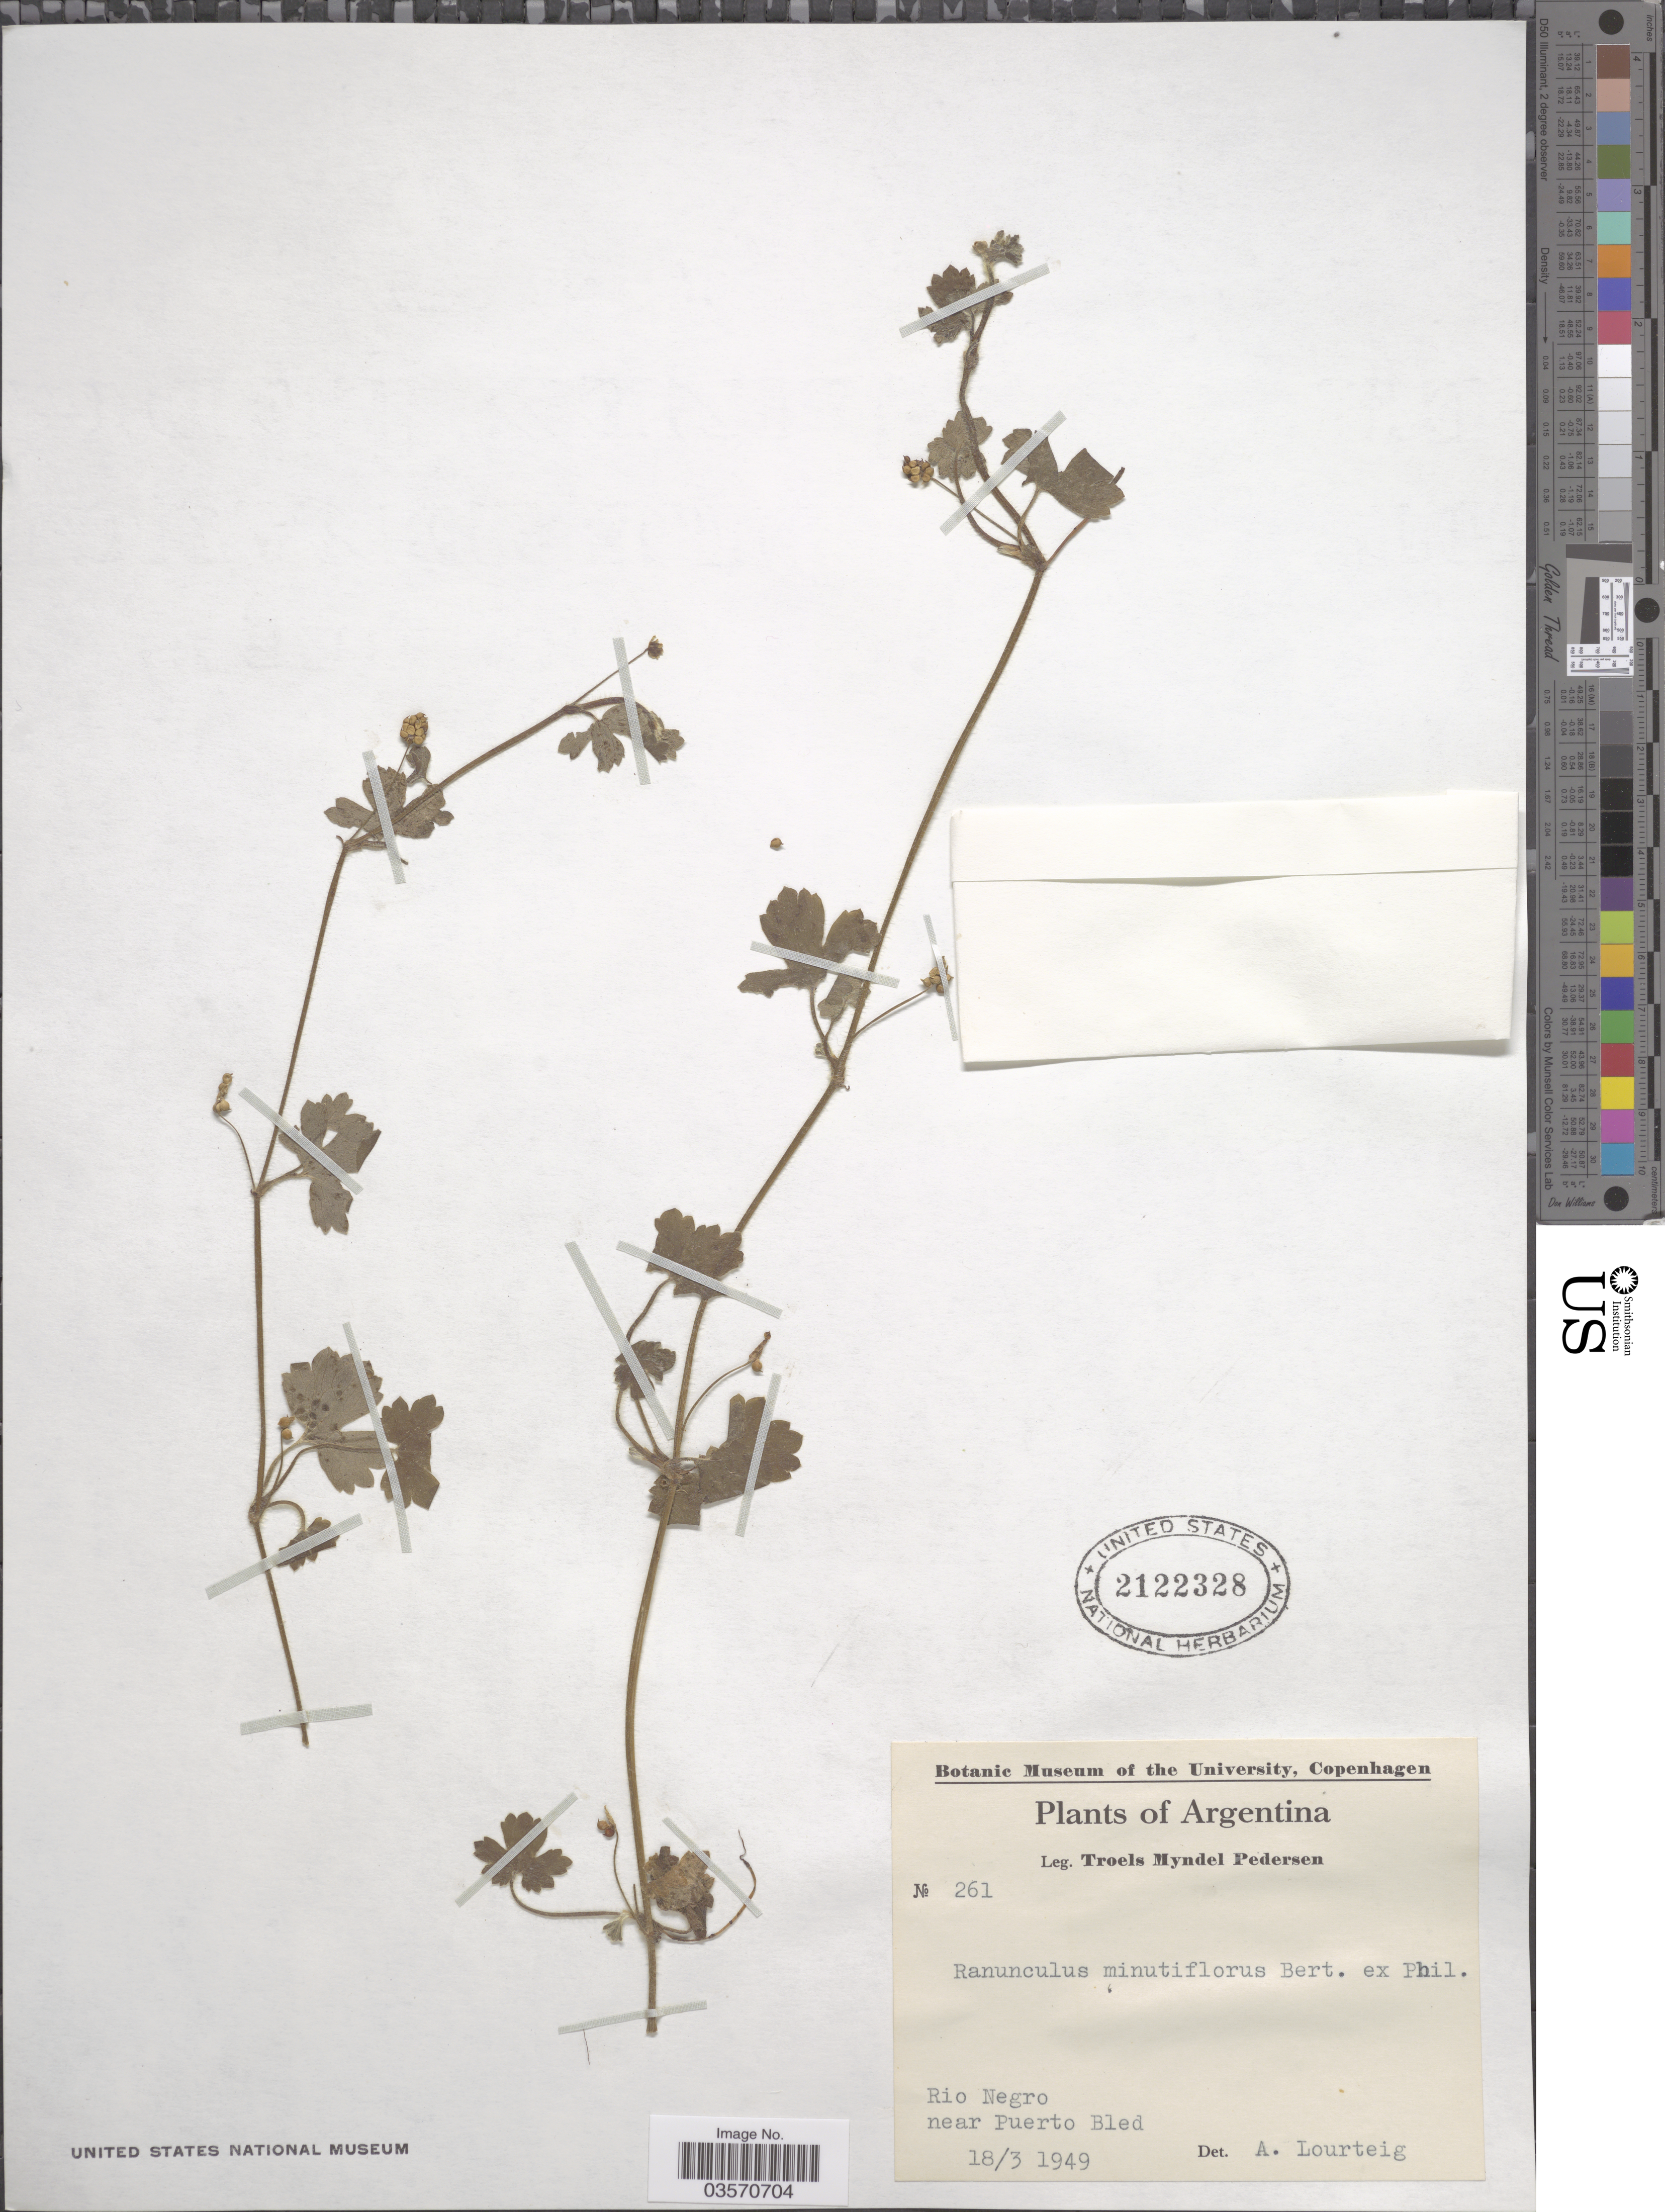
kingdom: Plantae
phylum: Tracheophyta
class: Magnoliopsida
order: Ranunculales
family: Ranunculaceae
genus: Ranunculus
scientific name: Ranunculus minutiflorus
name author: Bertero ex Phil.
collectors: T. Pederson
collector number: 261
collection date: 1949-03-18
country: Argentina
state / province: Rio Negro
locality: Rio Negro near Puerto Bled.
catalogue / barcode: US 2122328